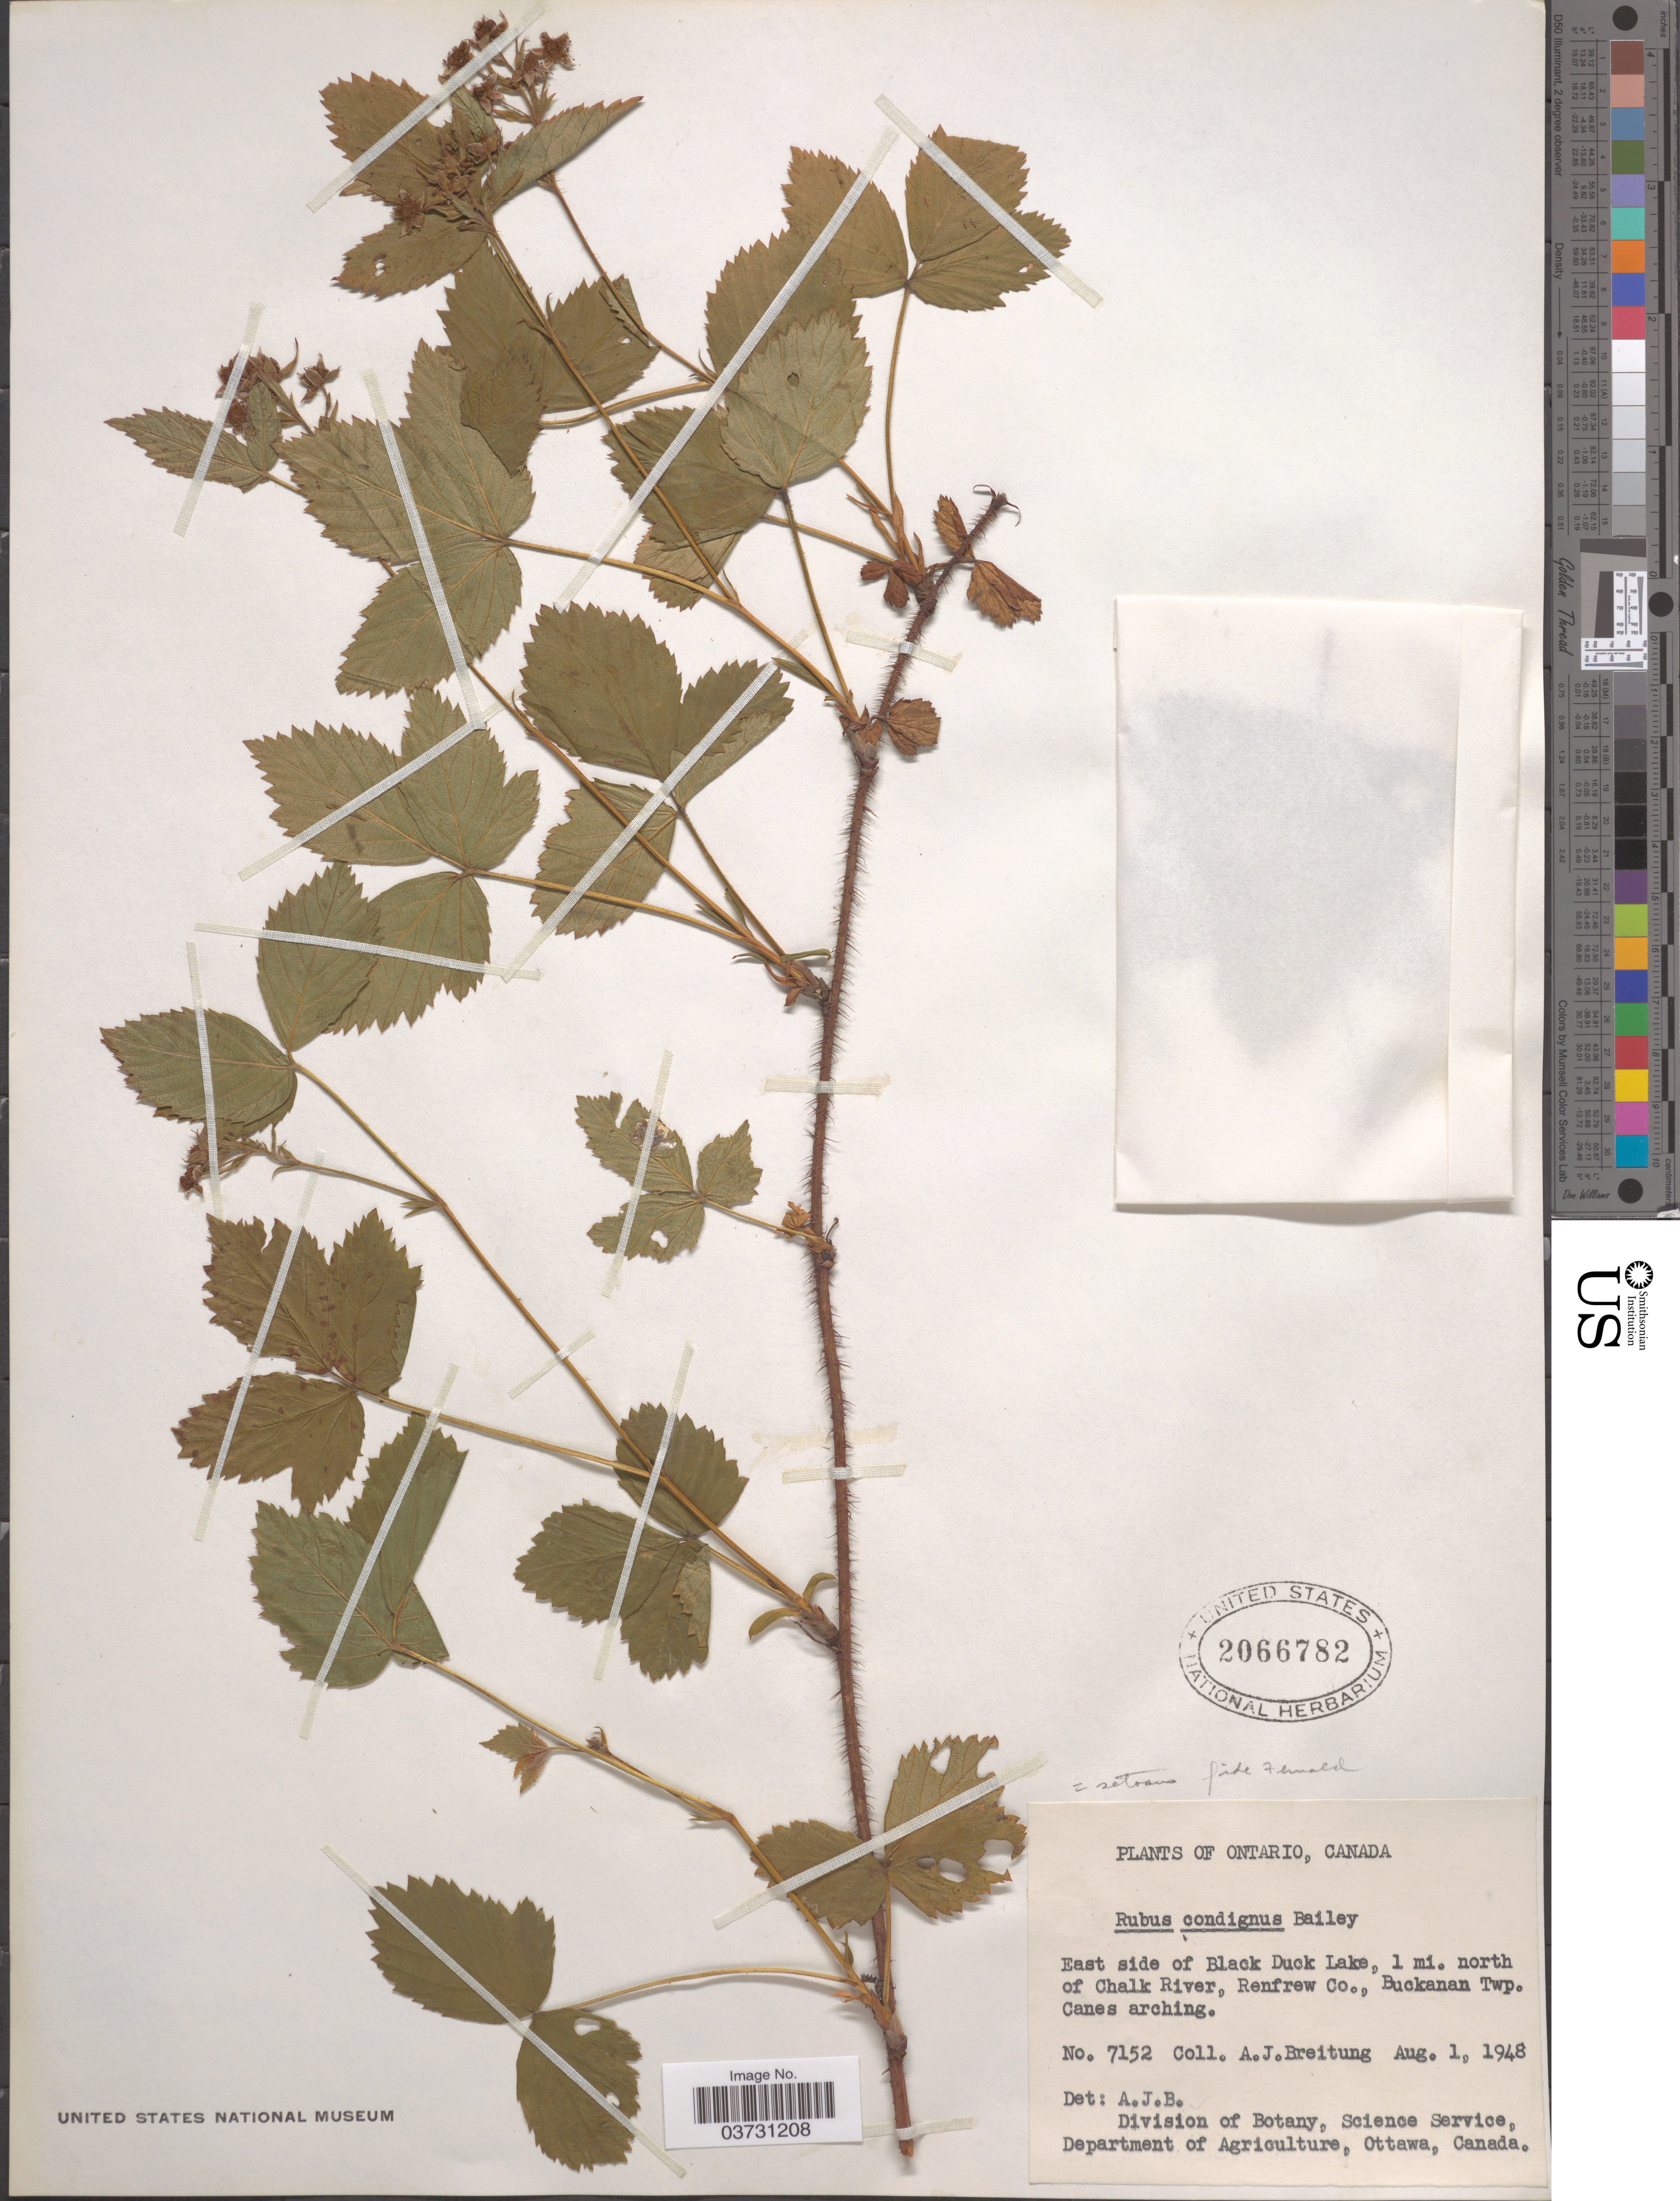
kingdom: Plantae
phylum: Tracheophyta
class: Magnoliopsida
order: Rosales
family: Rosaceae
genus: Rubus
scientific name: Rubus setosus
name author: Bigelow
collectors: A. Breitung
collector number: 7152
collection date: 1948-08-01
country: Canada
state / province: Ontario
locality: East side of Black Duck Lake, 1 mi. north of Chalk River, Renfrew Co., Buckanan Twp.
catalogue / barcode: US 2066782